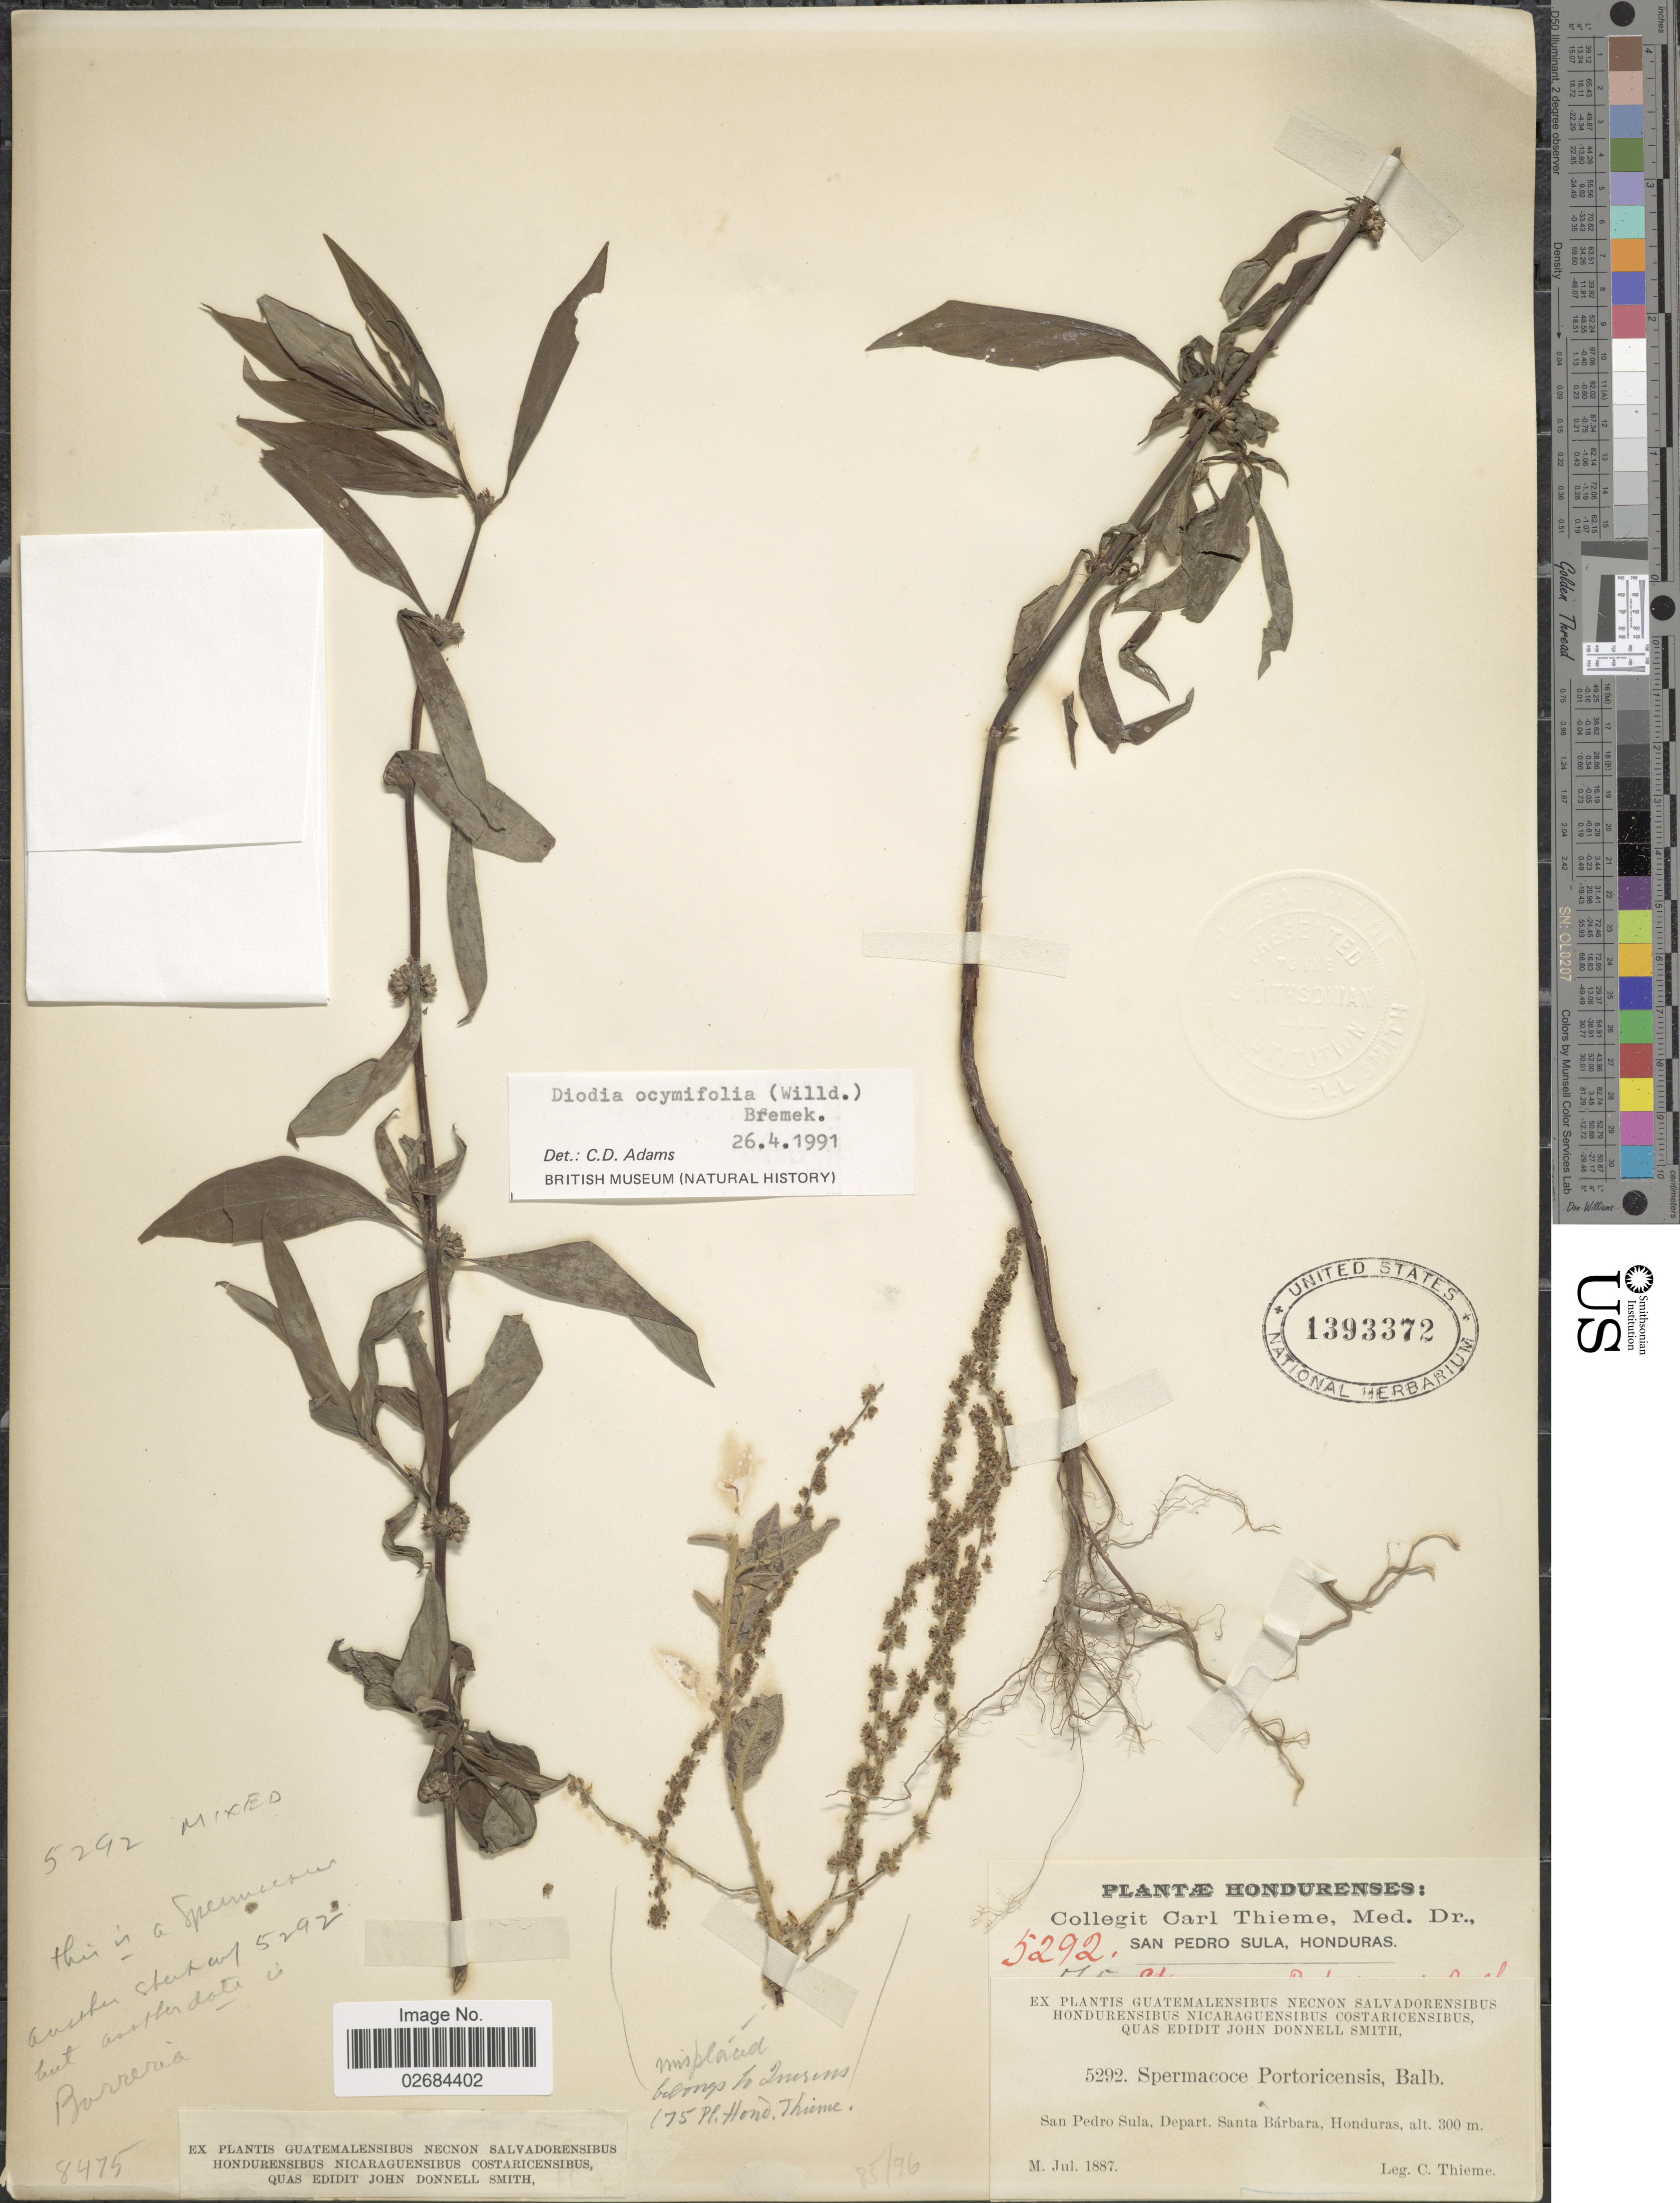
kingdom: Plantae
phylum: Tracheophyta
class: Magnoliopsida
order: Gentianales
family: Rubiaceae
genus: Diodia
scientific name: Diodia ocymifolia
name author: (Willd. ex Roem. & Schult.) Bremek.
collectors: C. Thieme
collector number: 5292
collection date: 1887-07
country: Honduras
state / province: Cortés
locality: San Pedro Sula, Dept. Santa Bárbara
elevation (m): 300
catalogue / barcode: US 1393372